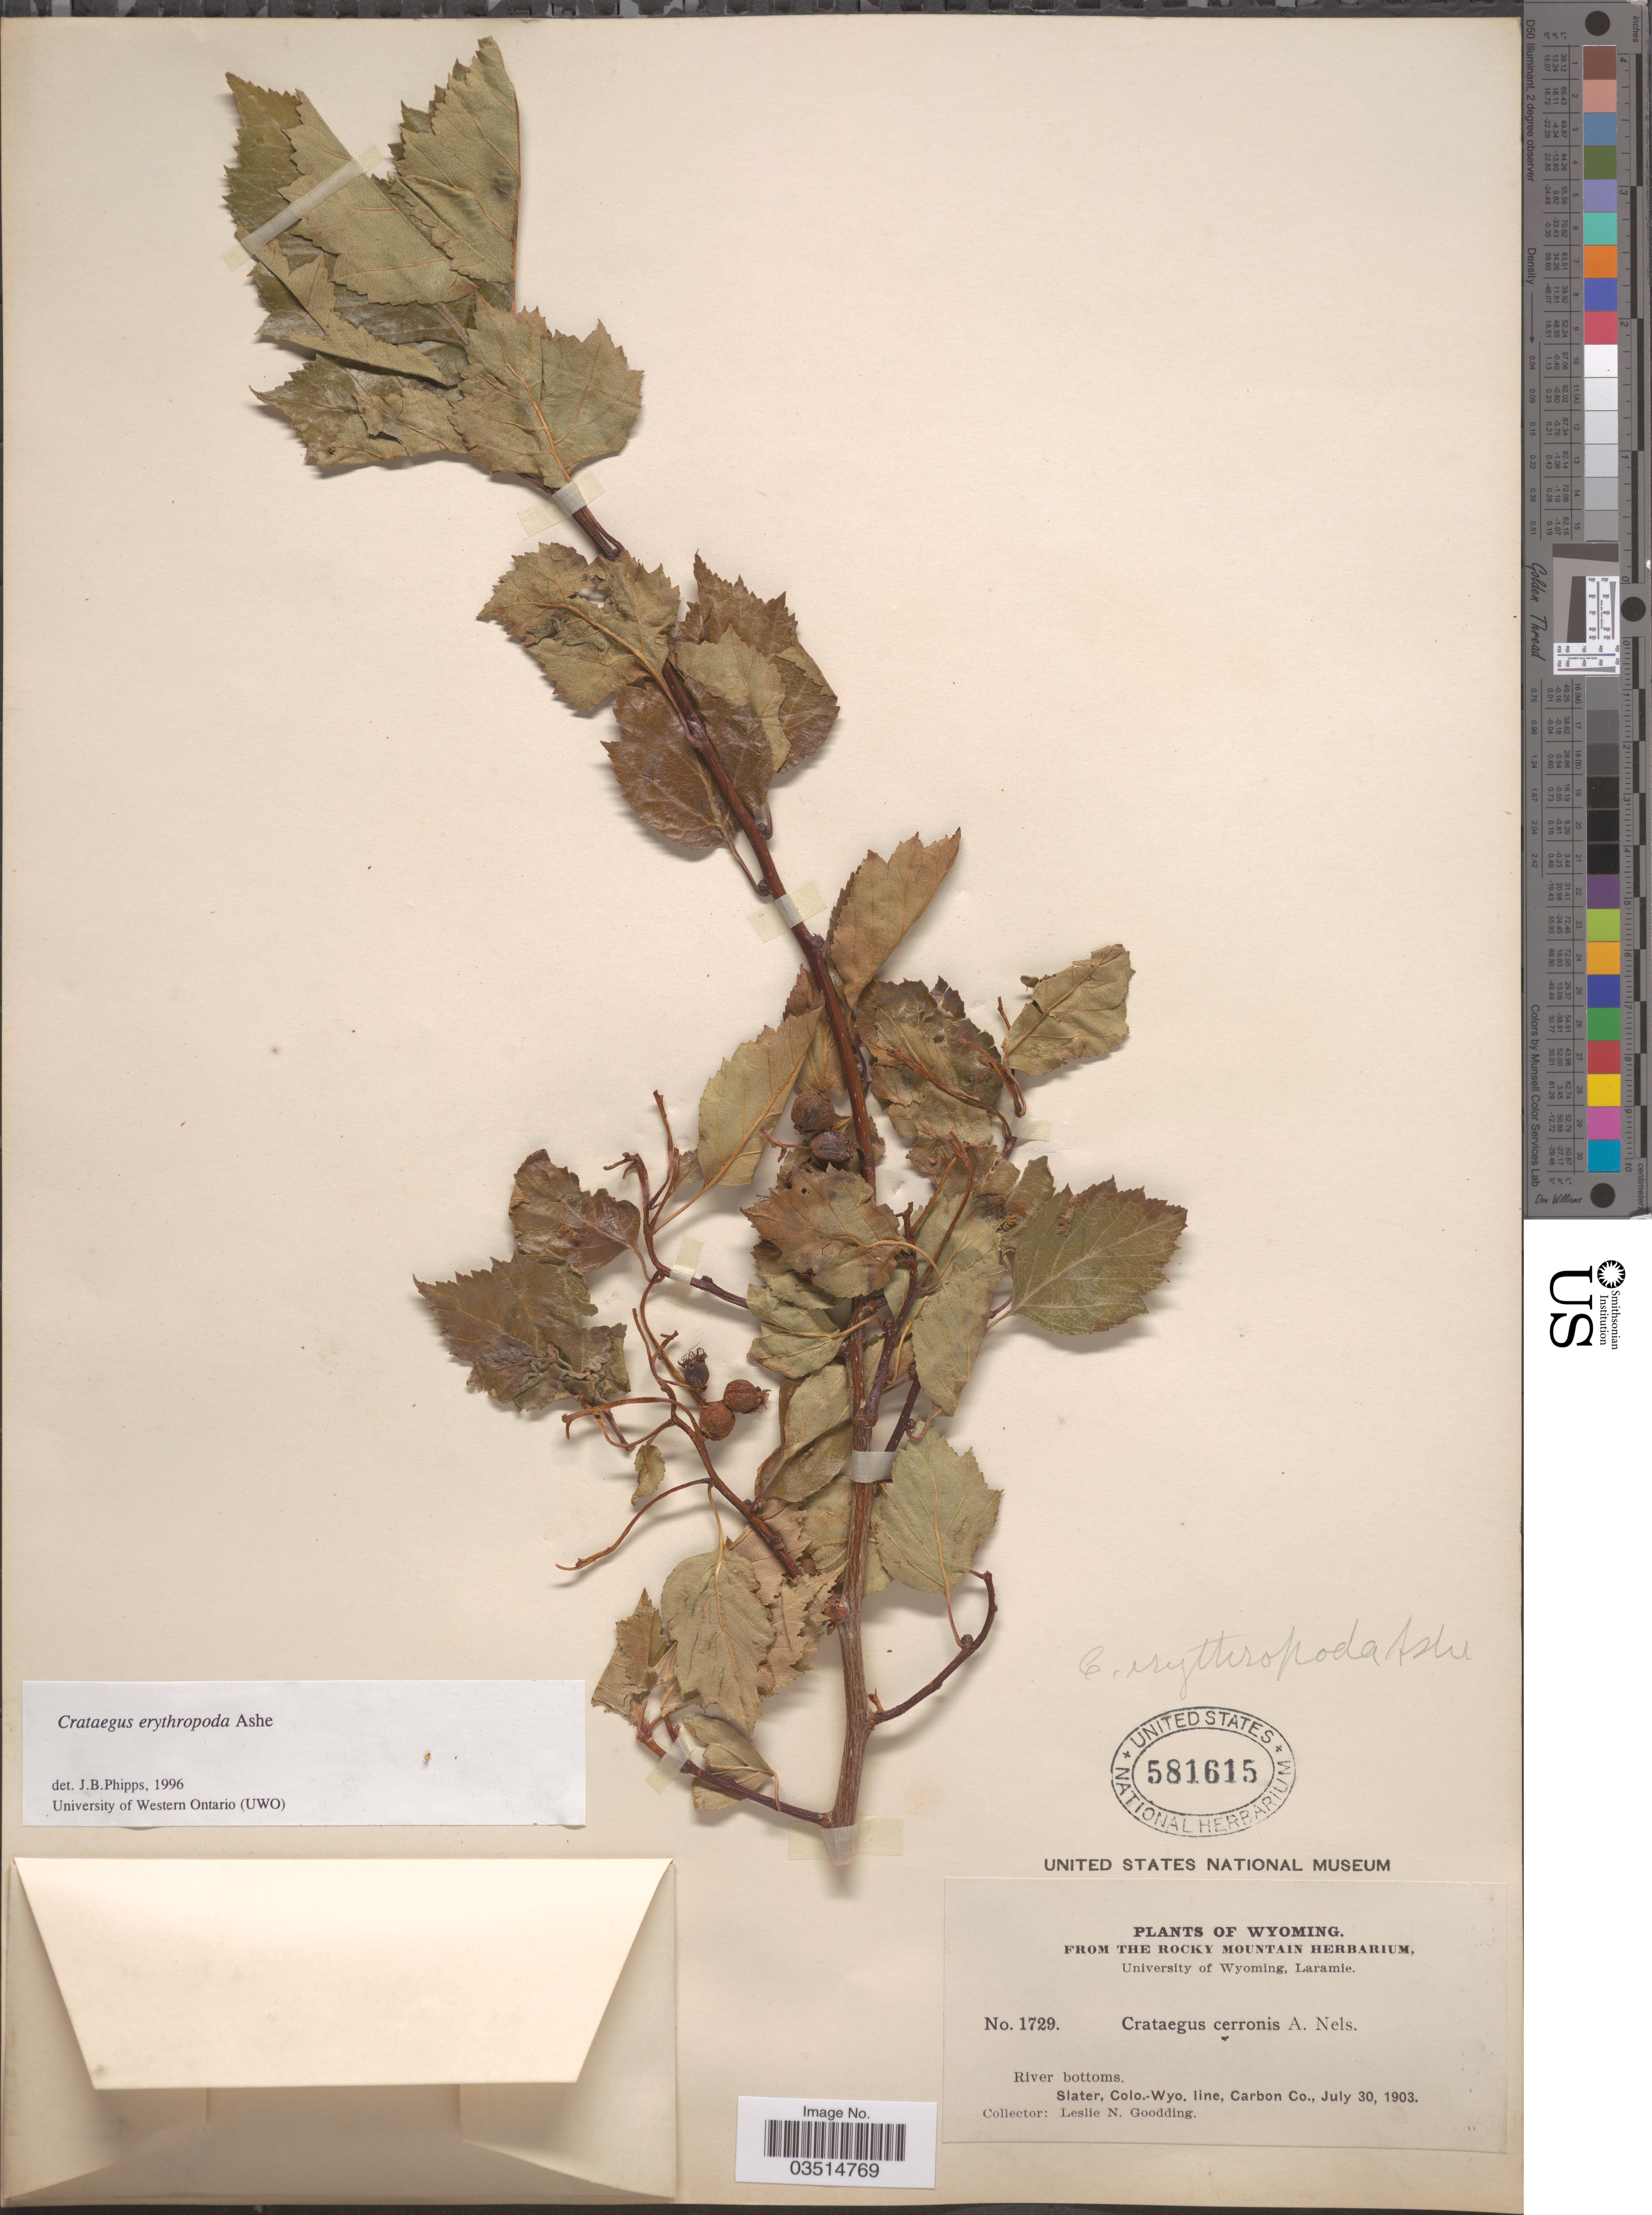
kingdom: Plantae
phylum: Tracheophyta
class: Magnoliopsida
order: Rosales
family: Rosaceae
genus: Crataegus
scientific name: Crataegus erythropoda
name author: Ashe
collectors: L. N. Goodding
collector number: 1729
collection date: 1903-07-30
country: United States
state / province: Wyoming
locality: Slater, Colo.-Wyo. line, Carbon Co.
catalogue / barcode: US 581615